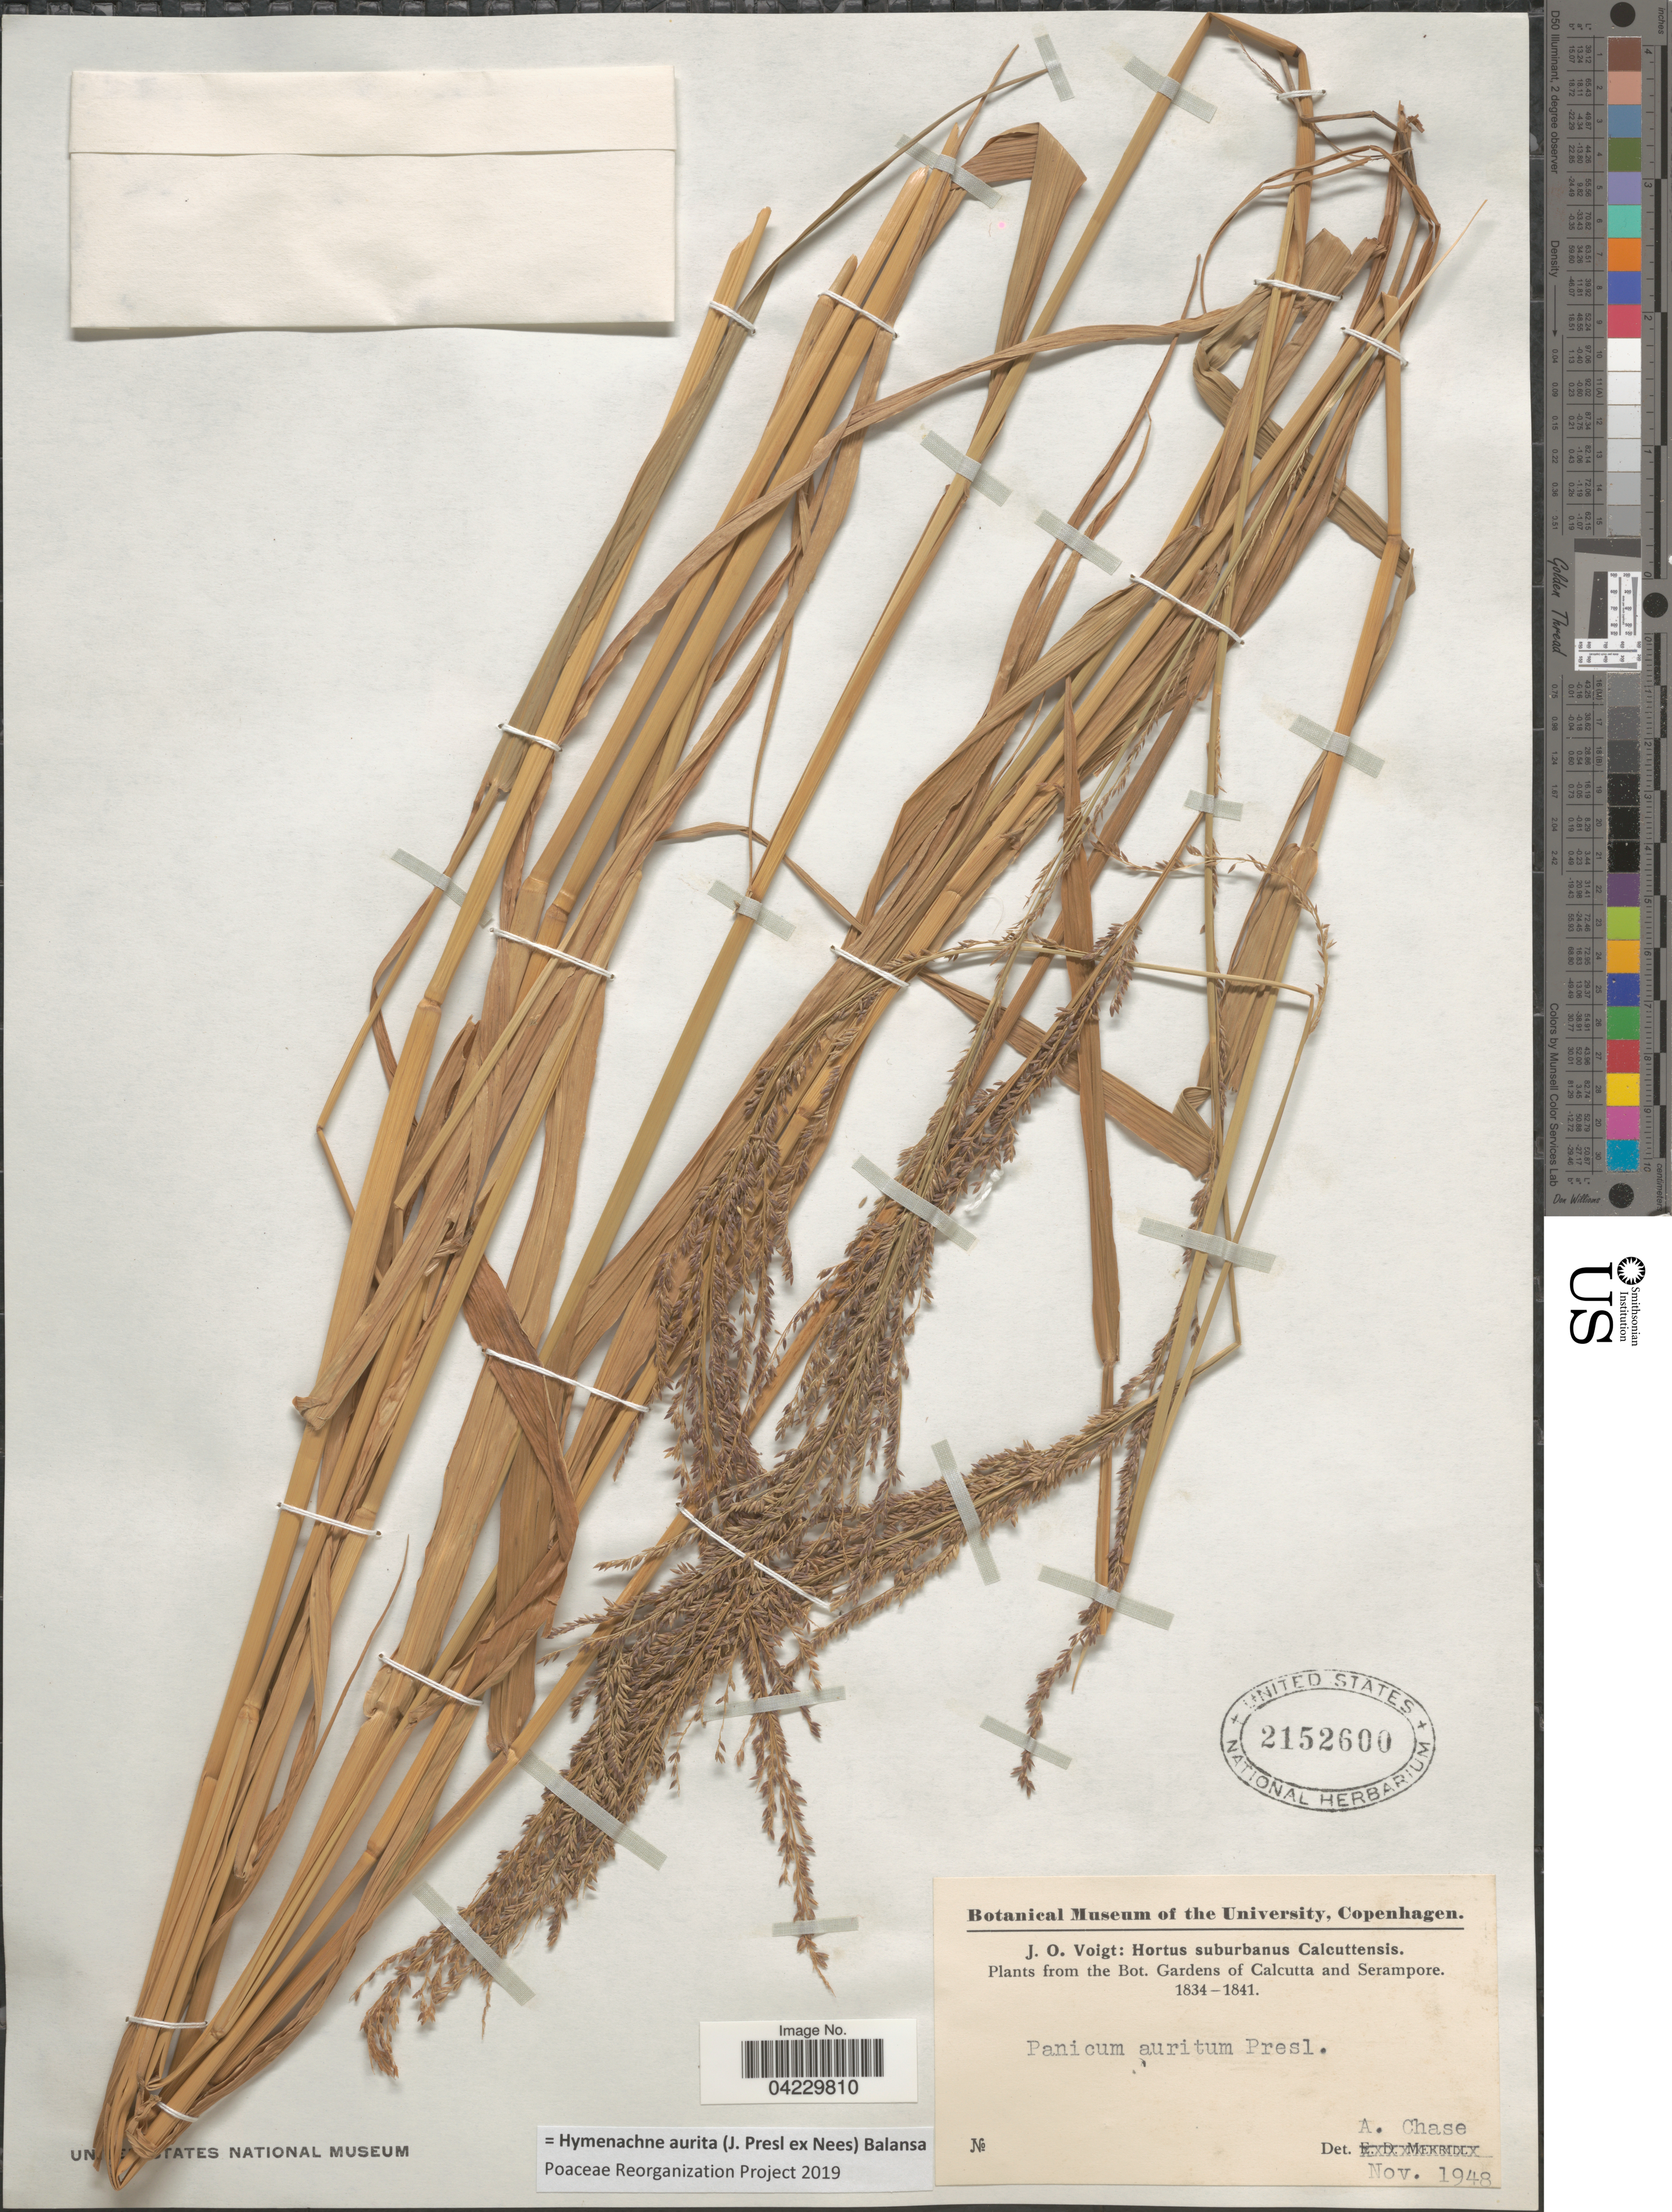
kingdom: Plantae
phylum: Tracheophyta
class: Liliopsida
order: Poales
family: Poaceae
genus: Hymenachne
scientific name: Hymenachne aurita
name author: (J. Presl ex Nees) Balansa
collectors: J. O. Voigt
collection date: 1834/1841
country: India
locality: Hortus suburbanus Calcuttensis [unsure placement] Bot. Gardens of Calcutta and Serampore.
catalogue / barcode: US 2152600